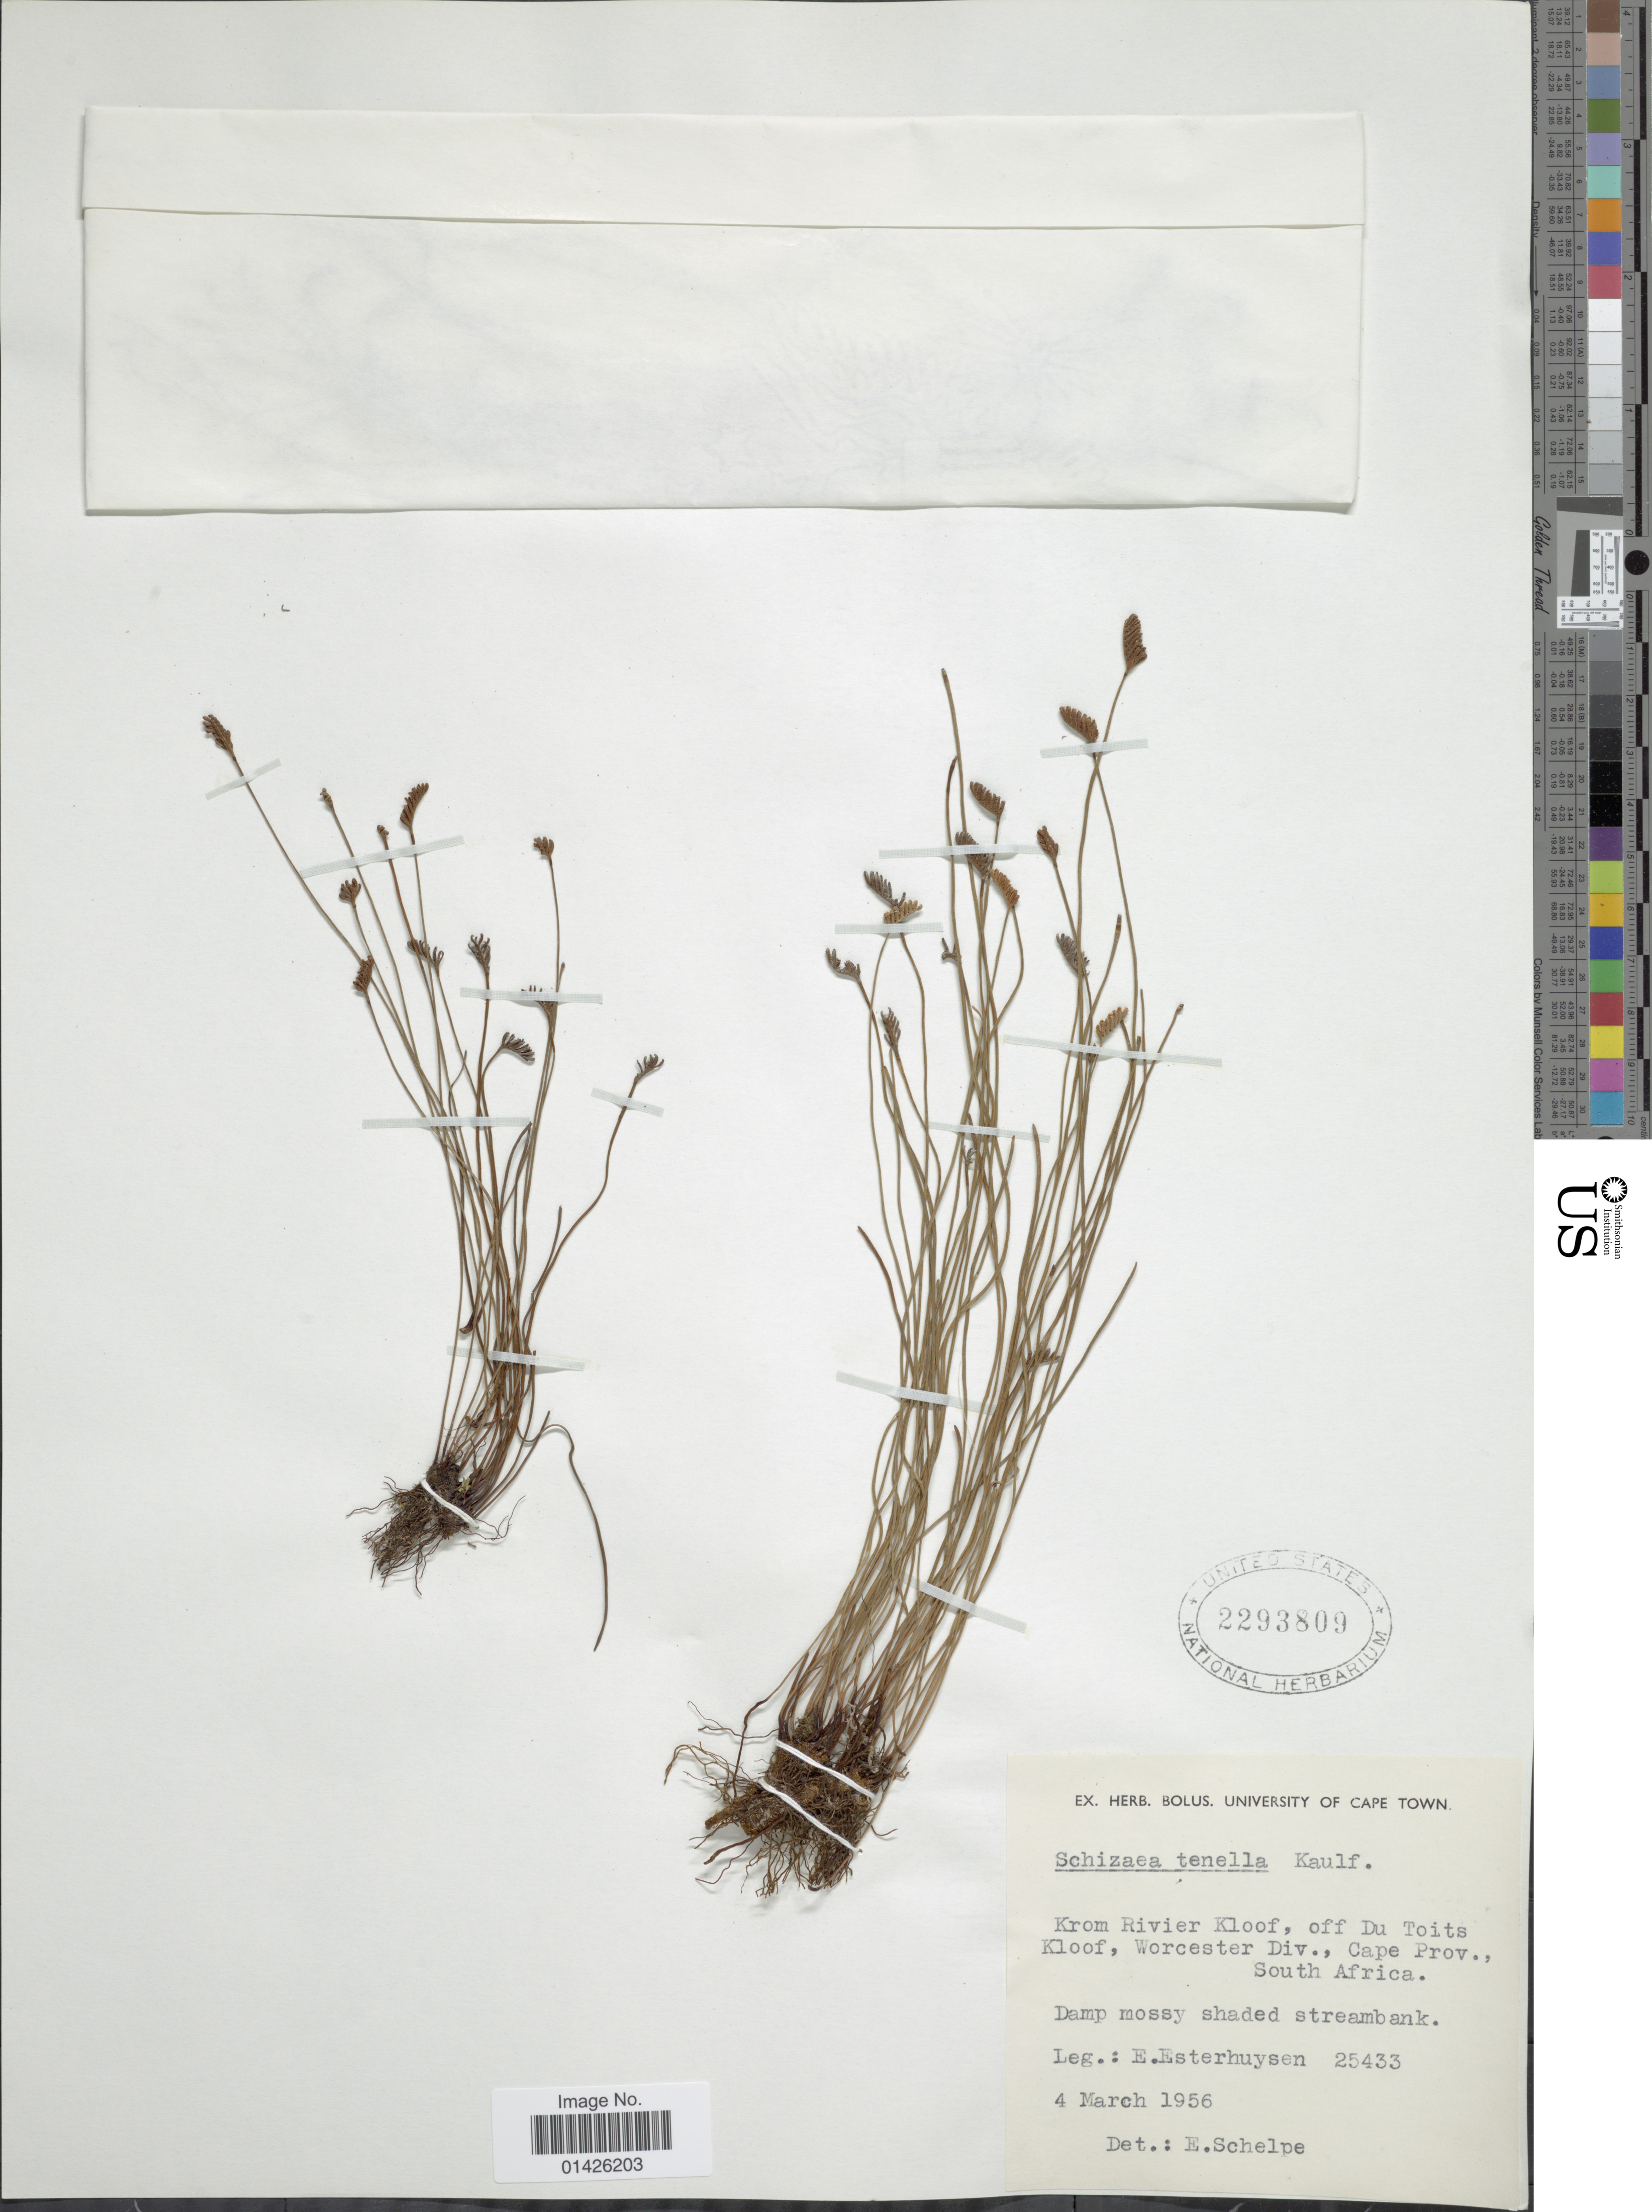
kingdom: Plantae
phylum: Tracheophyta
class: Polypodiopsida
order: Schizaeales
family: Schizaeaceae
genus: Schizaea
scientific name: Schizaea tenella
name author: Kaulf.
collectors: E. E. Esterhuysen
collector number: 25433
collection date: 1956-03-04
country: South Africa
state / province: Western Cape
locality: Krom Rivier Kloof, off Du Toits Kloof,Worcester Div.,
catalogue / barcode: US 2293809